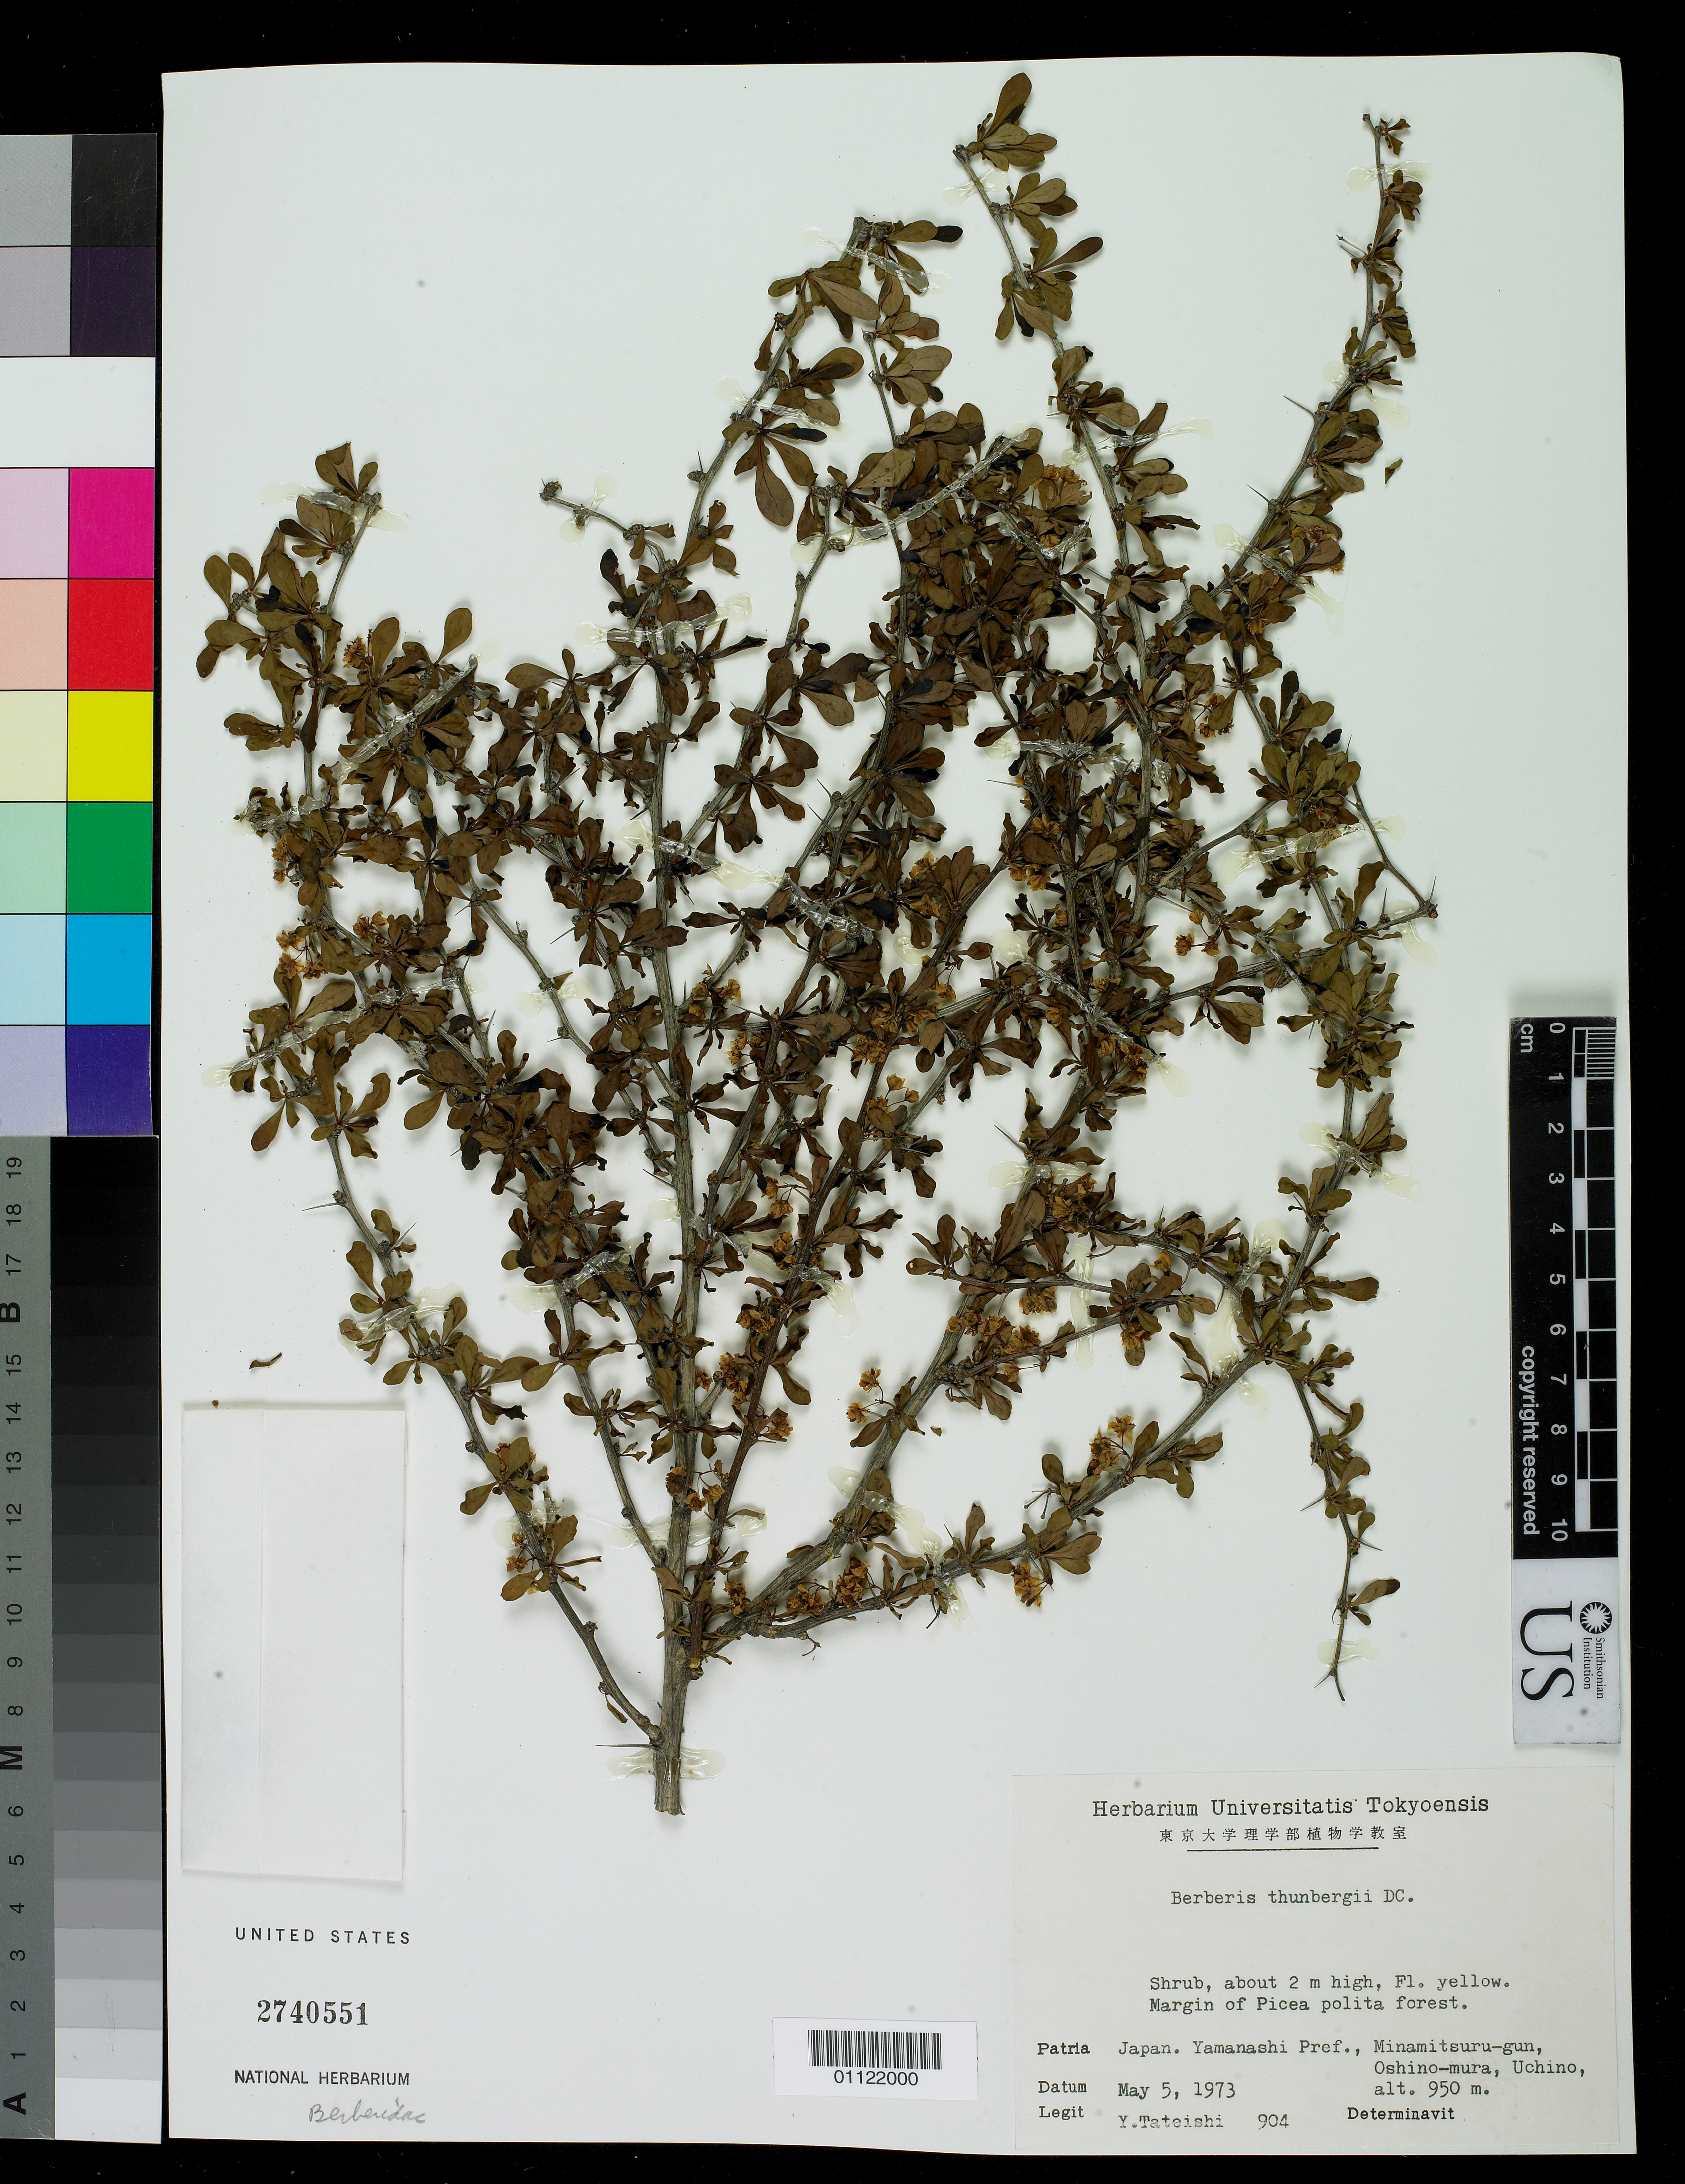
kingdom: Plantae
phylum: Tracheophyta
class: Magnoliopsida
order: Ranunculales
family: Berberidaceae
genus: Berberis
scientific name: Berberis thunbergii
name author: DC.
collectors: Y. Tateishi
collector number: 904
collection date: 1973-05-05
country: Japan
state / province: Yamanasi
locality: Minamitsuru-gun, Oshino-mura, Uchino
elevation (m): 950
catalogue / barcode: US 2740551